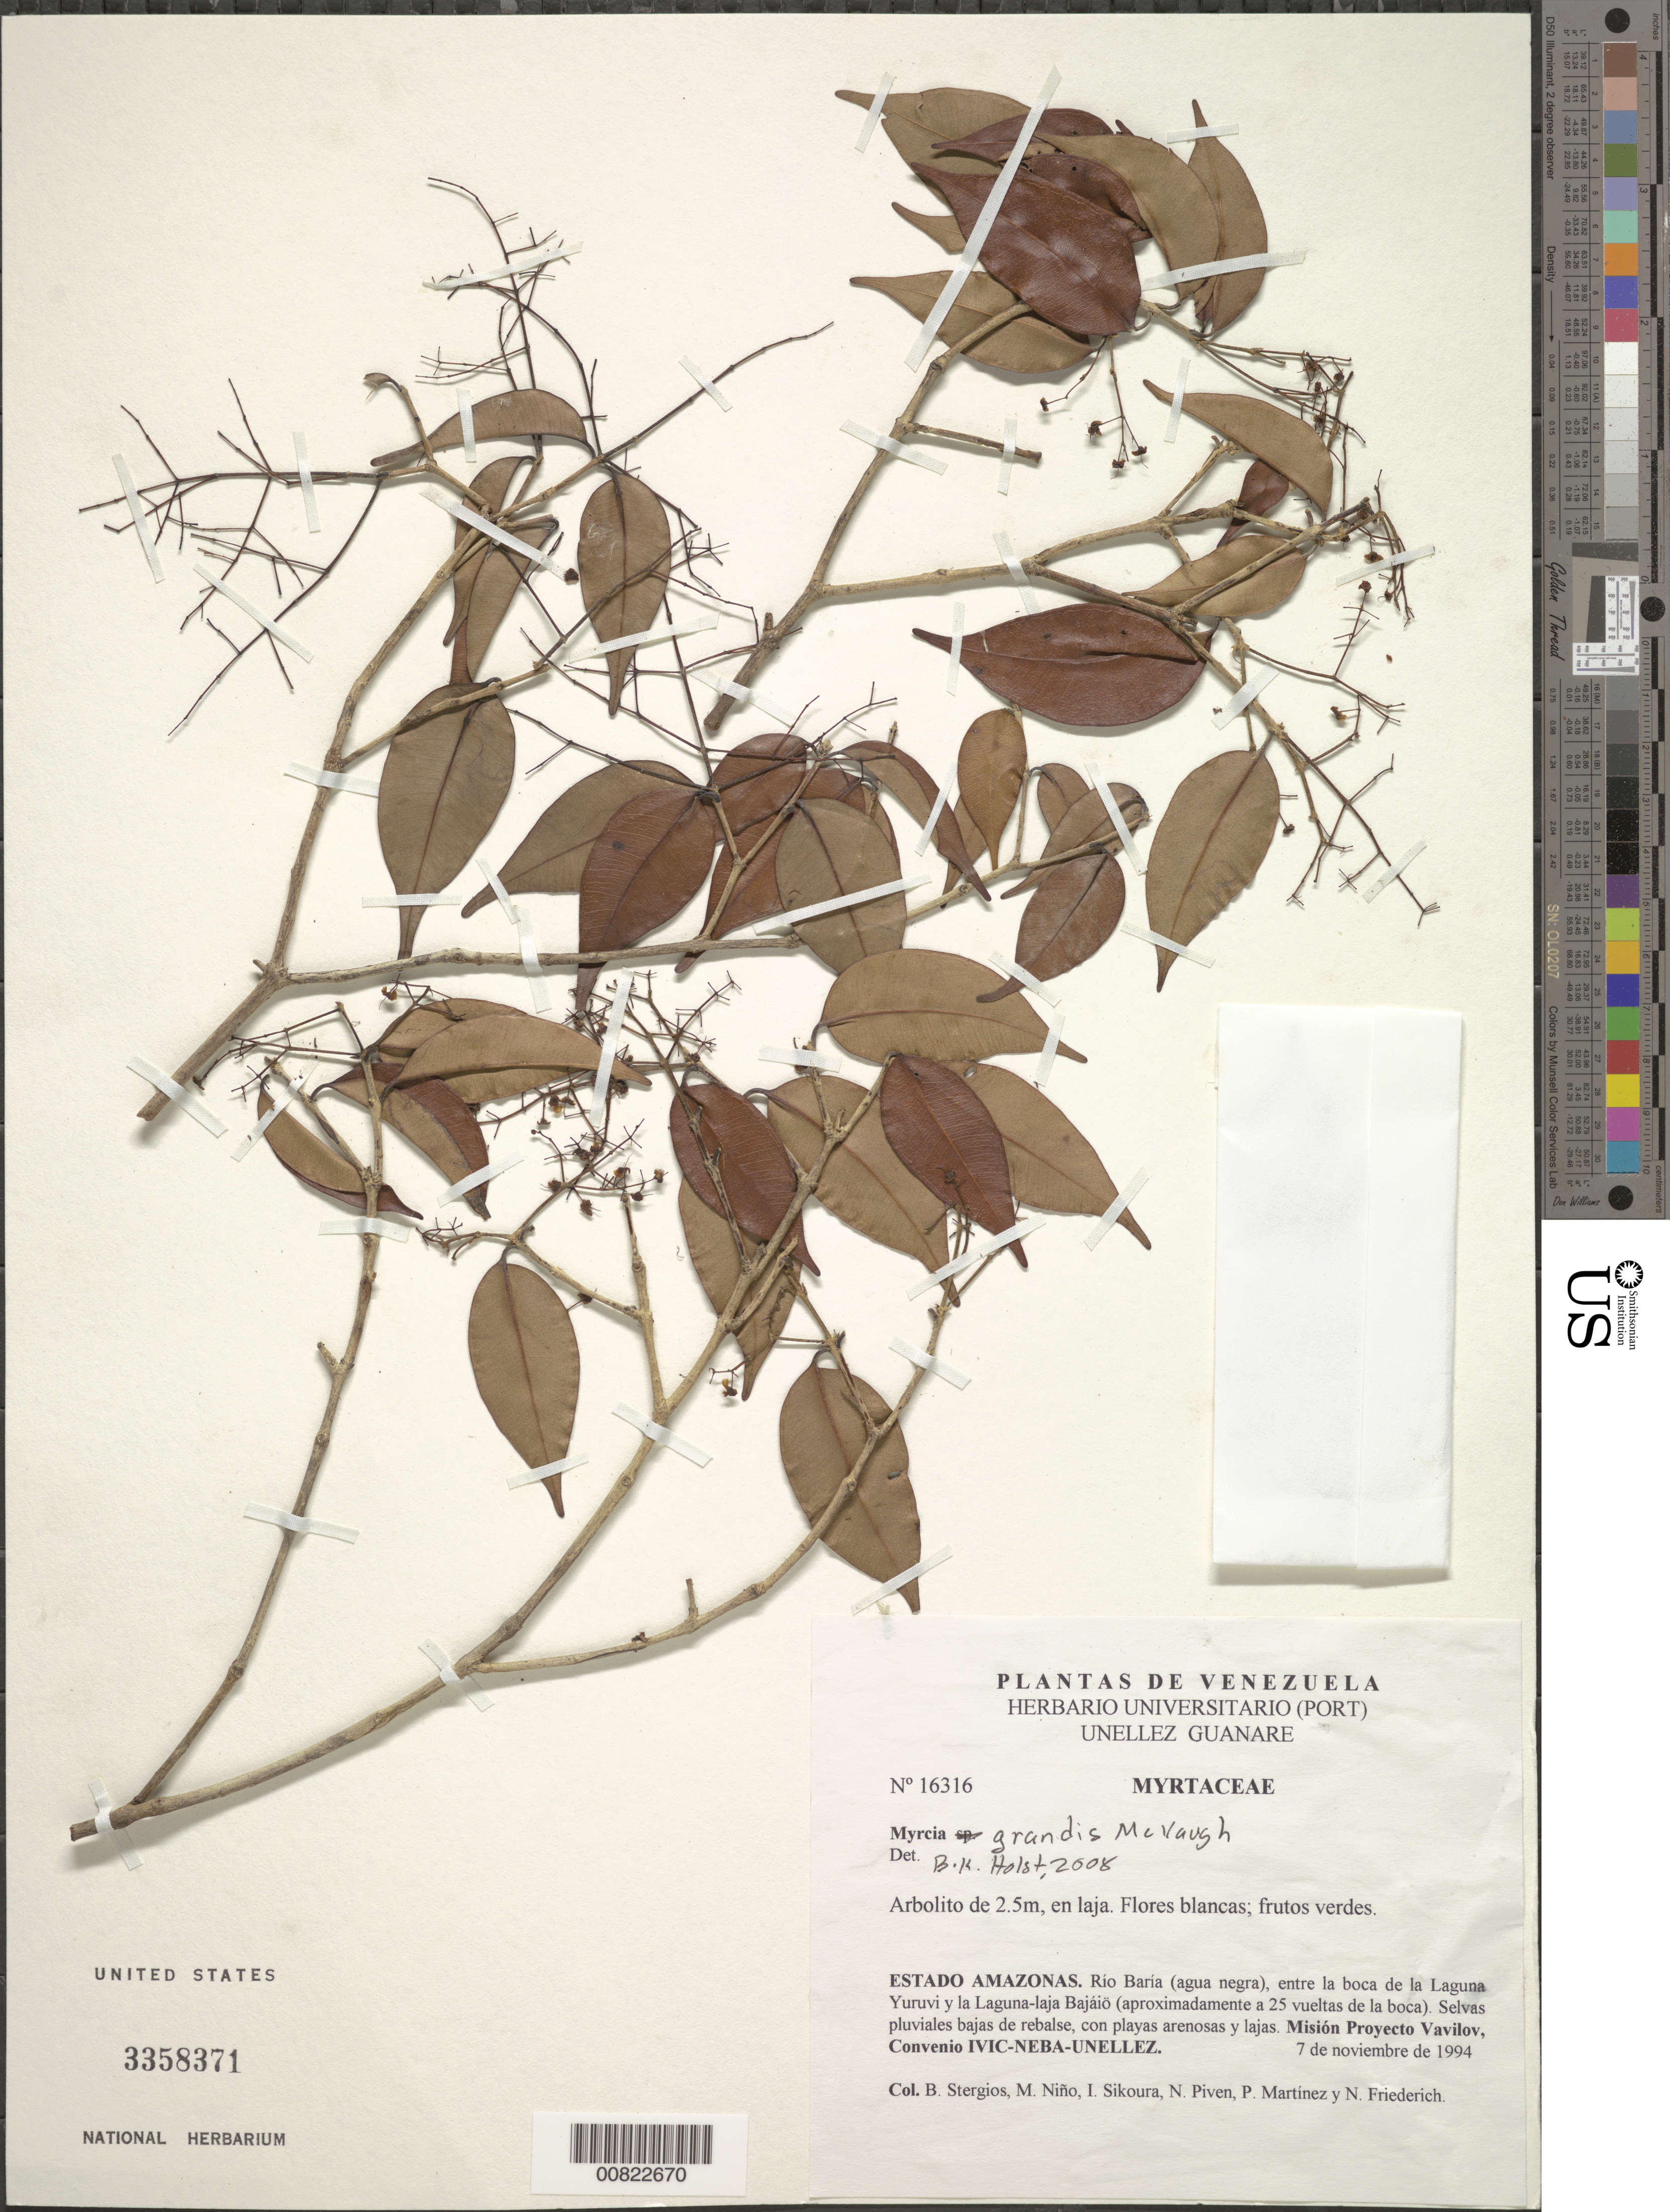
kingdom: Plantae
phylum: Tracheophyta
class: Magnoliopsida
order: Myrtales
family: Myrtaceae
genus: Myrcia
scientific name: Myrcia sp.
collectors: B. G. Stergios, S. M. Niño, I. Sikoura, N. Piven, P. Martinez & N. Friederich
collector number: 16316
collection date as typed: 7-Nov-94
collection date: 1994-11-07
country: Venezuela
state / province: Amazonas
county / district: Río Negro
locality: Río Baría, entre la boca de la Laguna Yuruvi y la Laguna-laja Bajáiö (aprox. a 25 vueltas de la boca)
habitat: Selvas pluviales bajas de rebalse, con playas arenosas y lajas; en laja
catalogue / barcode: US 3358371